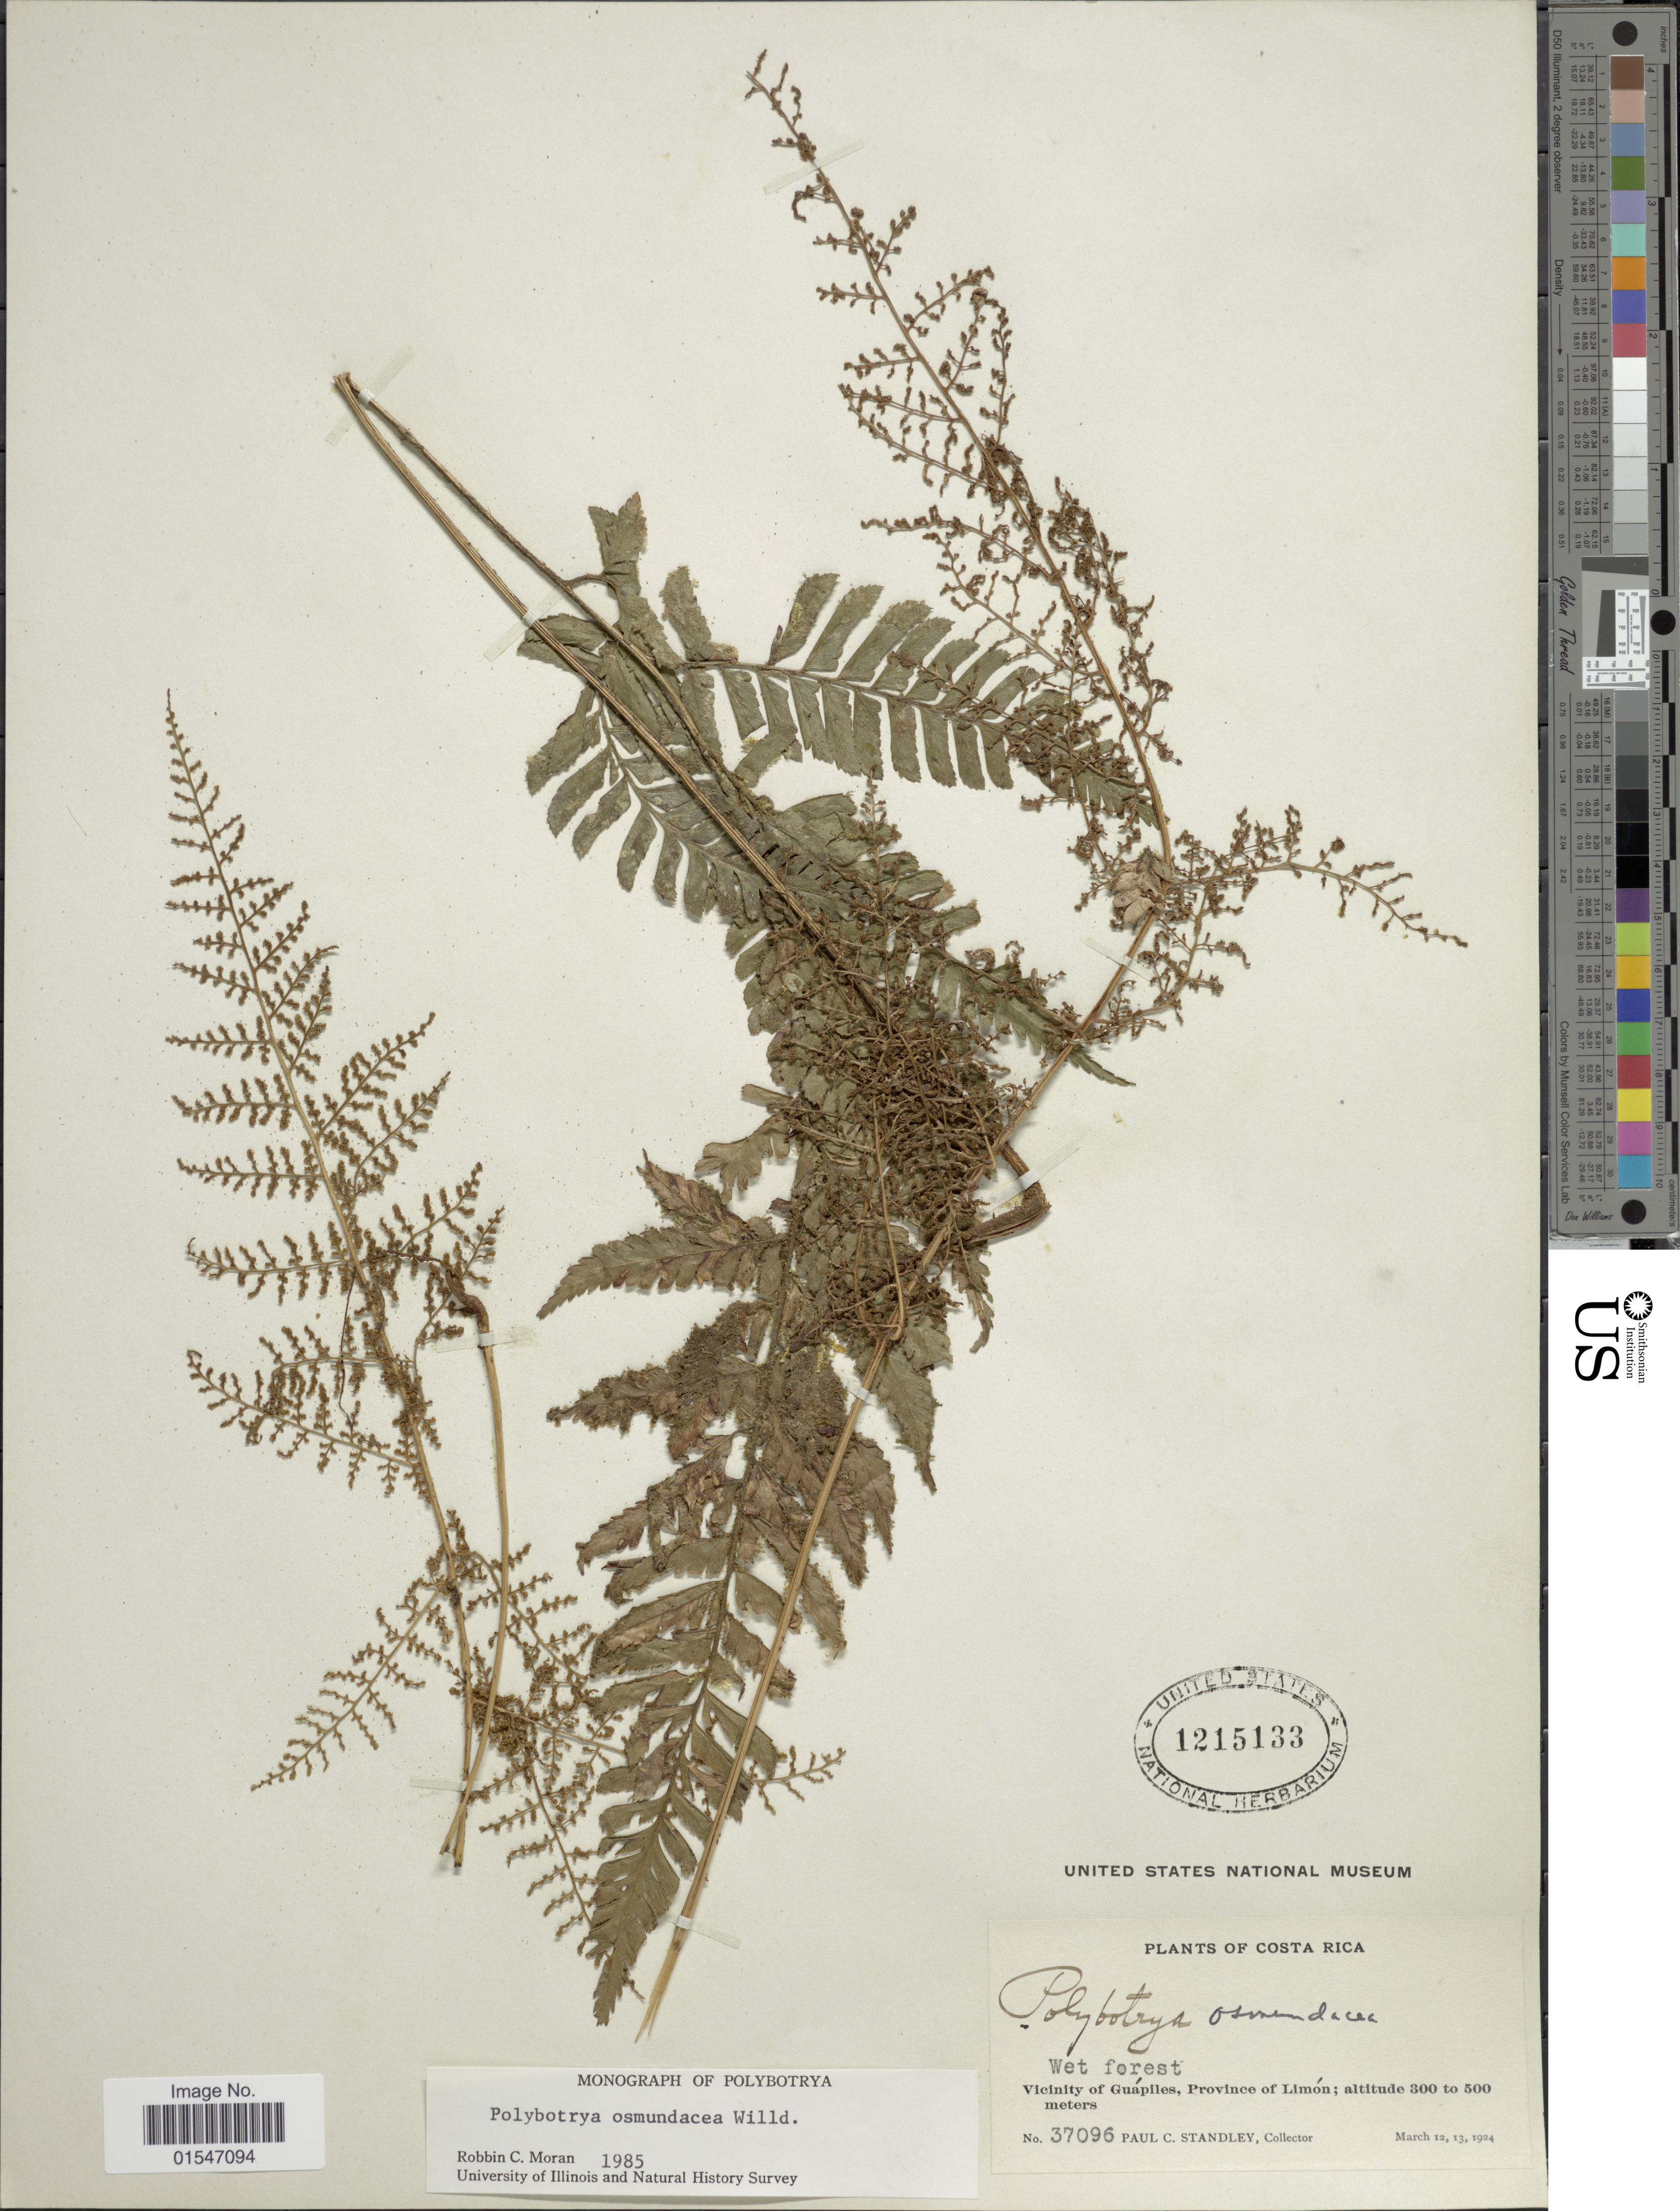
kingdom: Plantae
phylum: Tracheophyta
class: Polypodiopsida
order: Polypodiales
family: Dryopteridaceae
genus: Polybotrya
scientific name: Polybotrya osmundacea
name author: Humb. & Bonpl. ex Willd.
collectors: P. C. Standley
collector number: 37096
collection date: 1924-03-12/1924-03-13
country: Costa Rica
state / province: Limón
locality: Vicinity of Guapiles, Province of Limon.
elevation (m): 300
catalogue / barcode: US 1215133